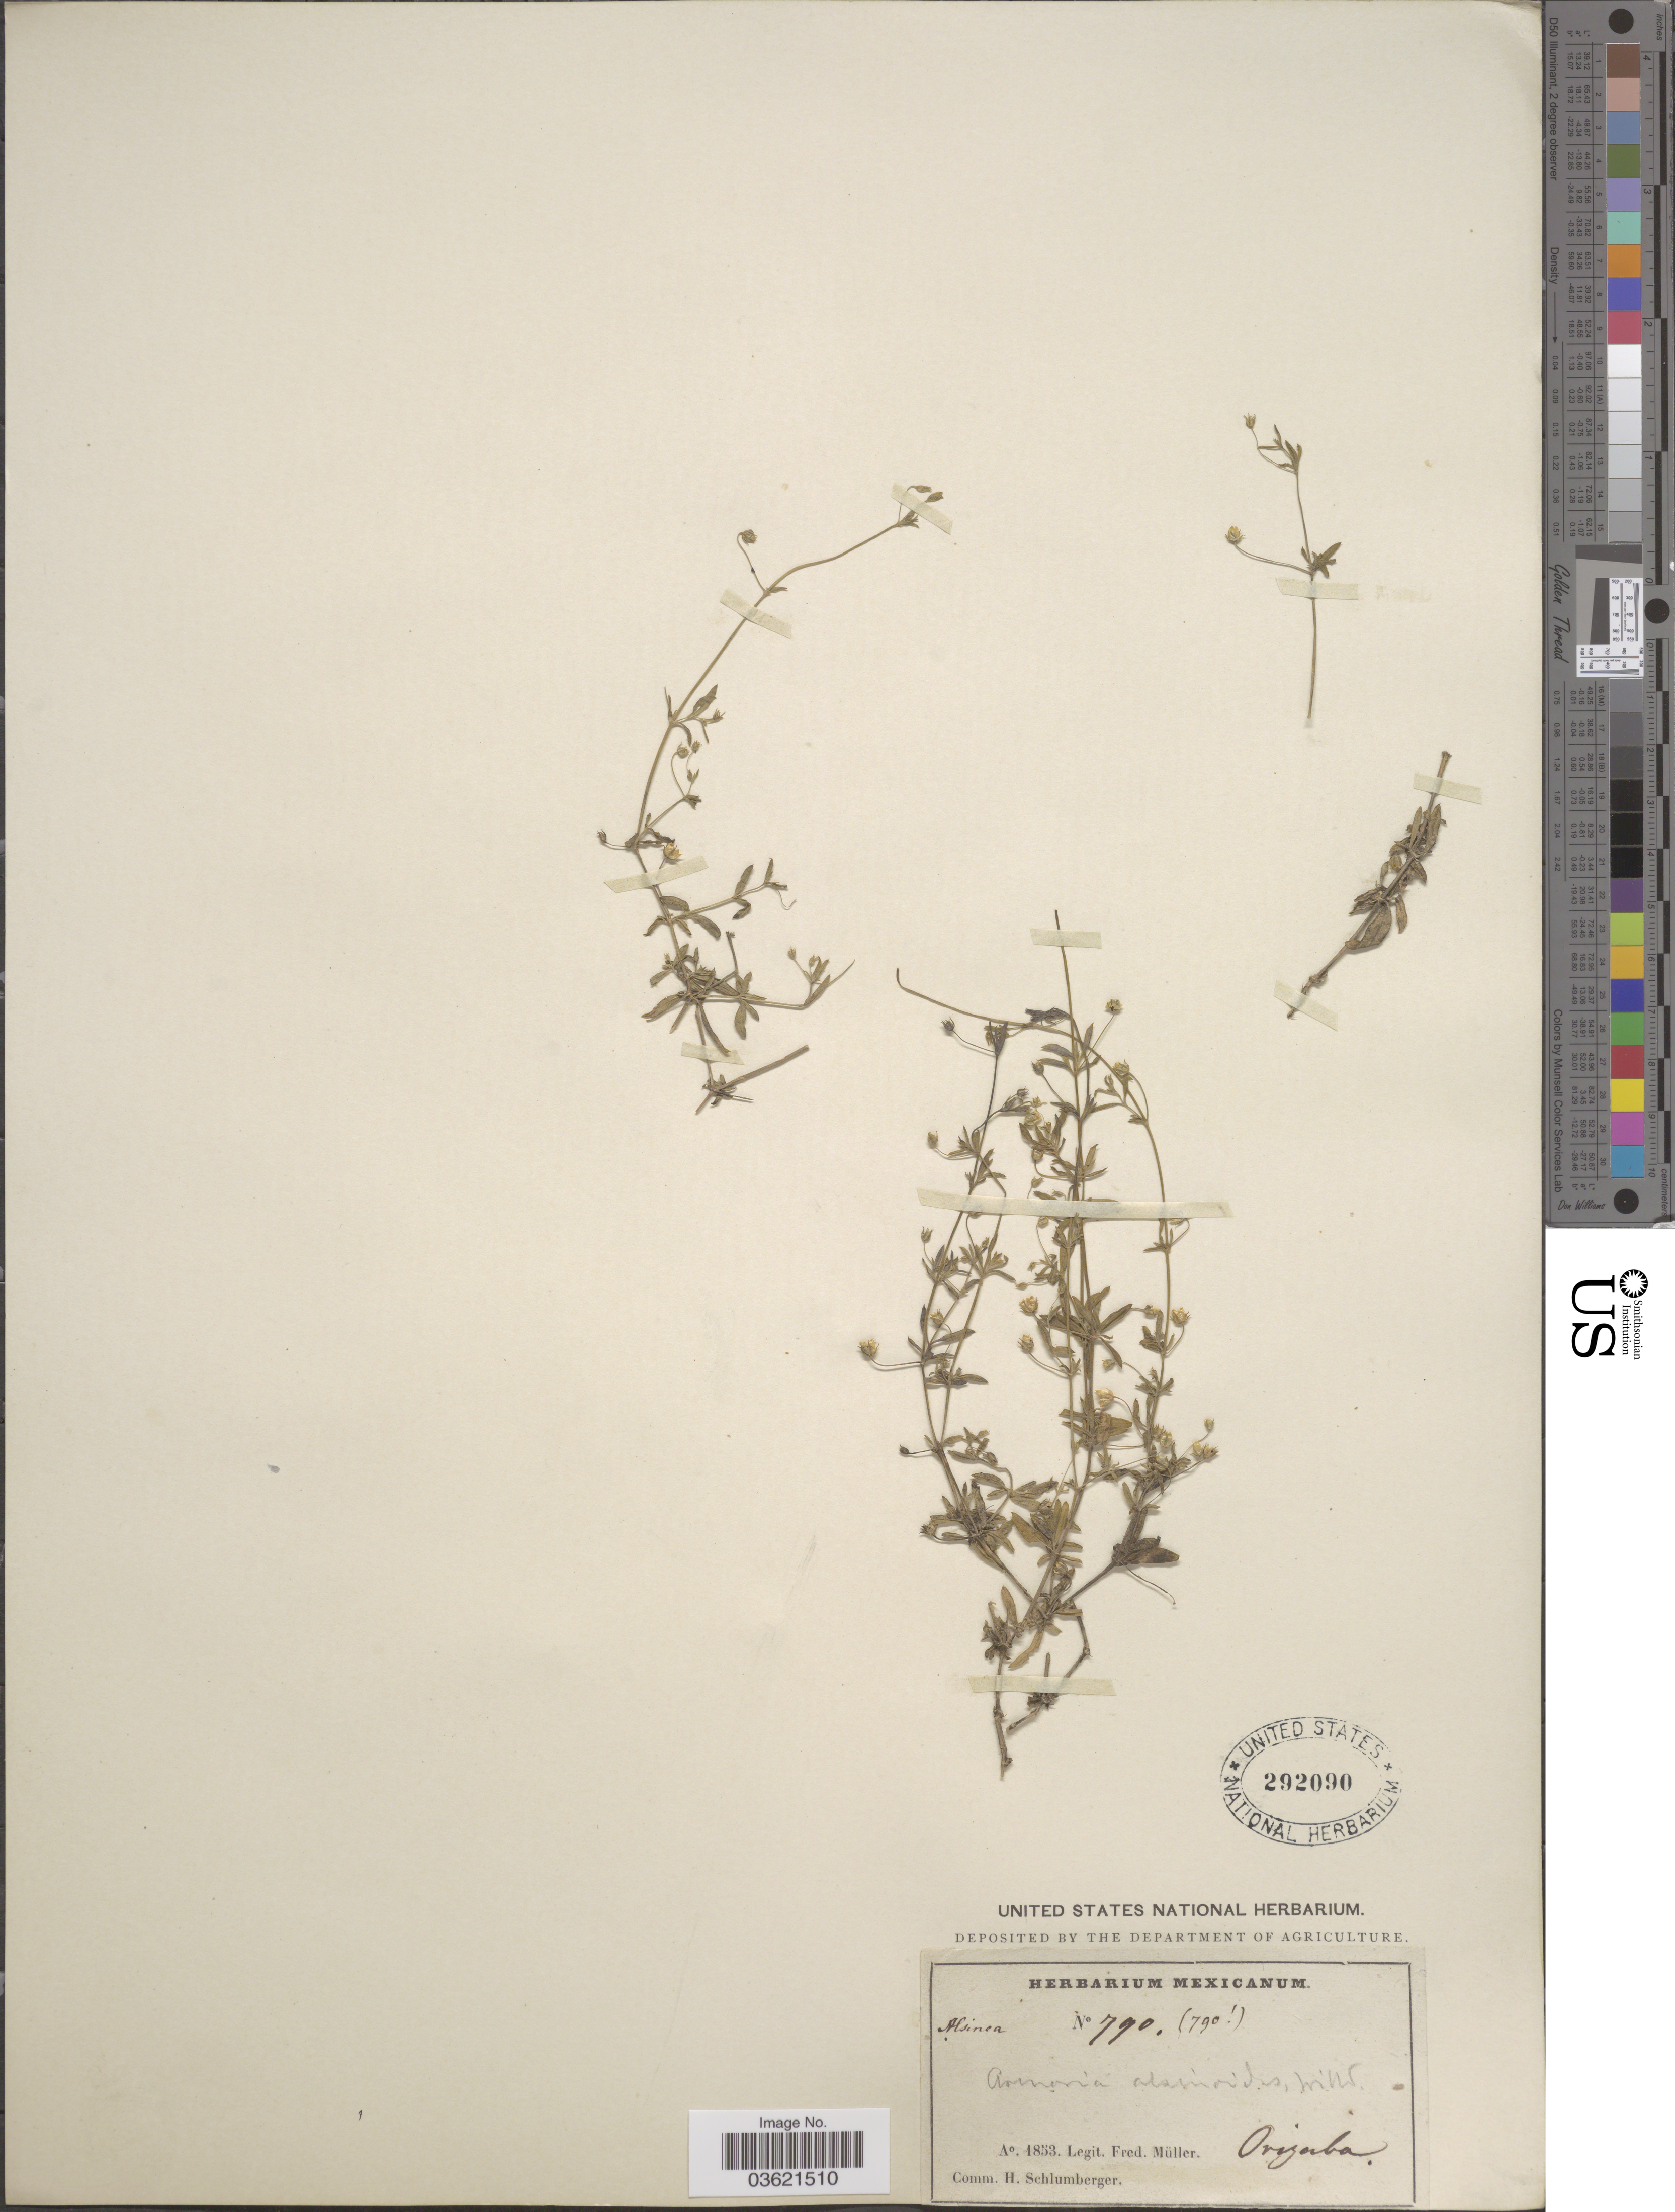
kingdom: Plantae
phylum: Tracheophyta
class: Magnoliopsida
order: Caryophyllales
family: Caryophyllaceae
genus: Arenaria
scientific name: Arenaria lanuginosa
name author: (Michx.) Rohrb.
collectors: F. Müller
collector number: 790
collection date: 1853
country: Mexico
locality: Orizaba.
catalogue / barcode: US 292090